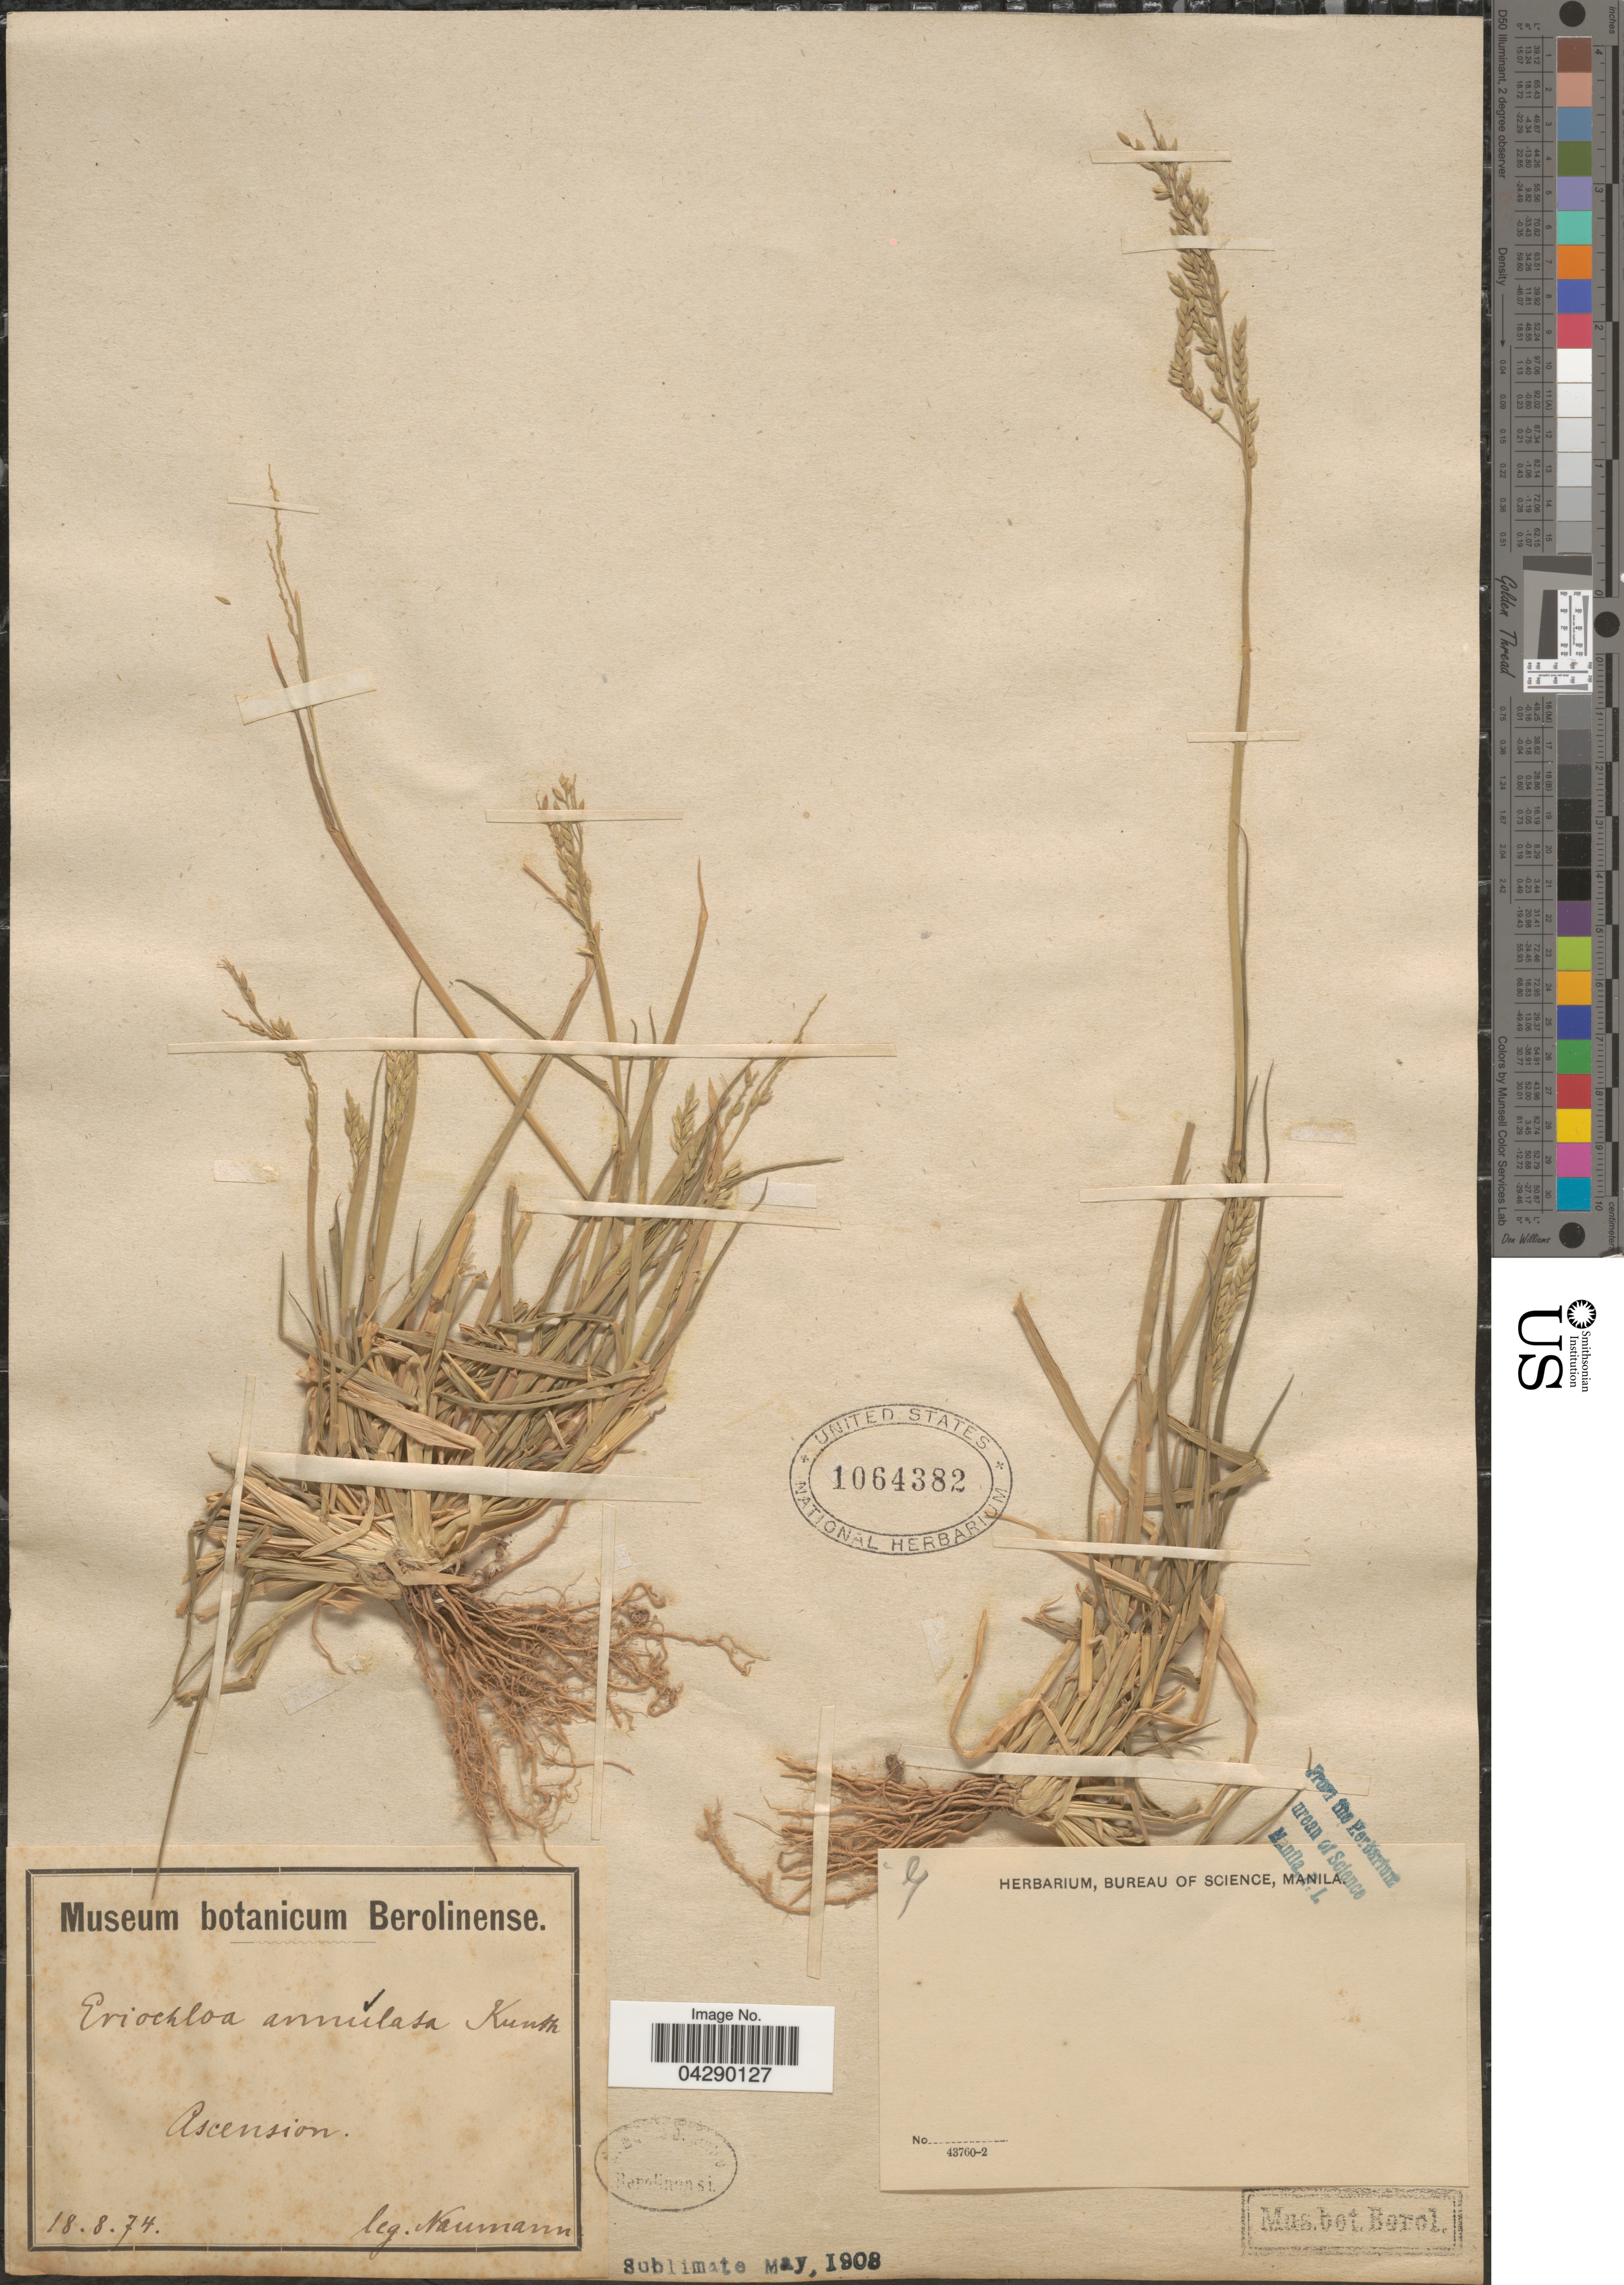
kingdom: Plantae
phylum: Tracheophyta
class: Liliopsida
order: Poales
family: Poaceae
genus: Eriochloa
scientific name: Eriochloa procera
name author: (Retz.) C.E. Hubb.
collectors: -. Naumann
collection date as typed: Transcribed d/m/y: 18/8/74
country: St. Helena Islands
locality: Ascension.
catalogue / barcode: US 1064382